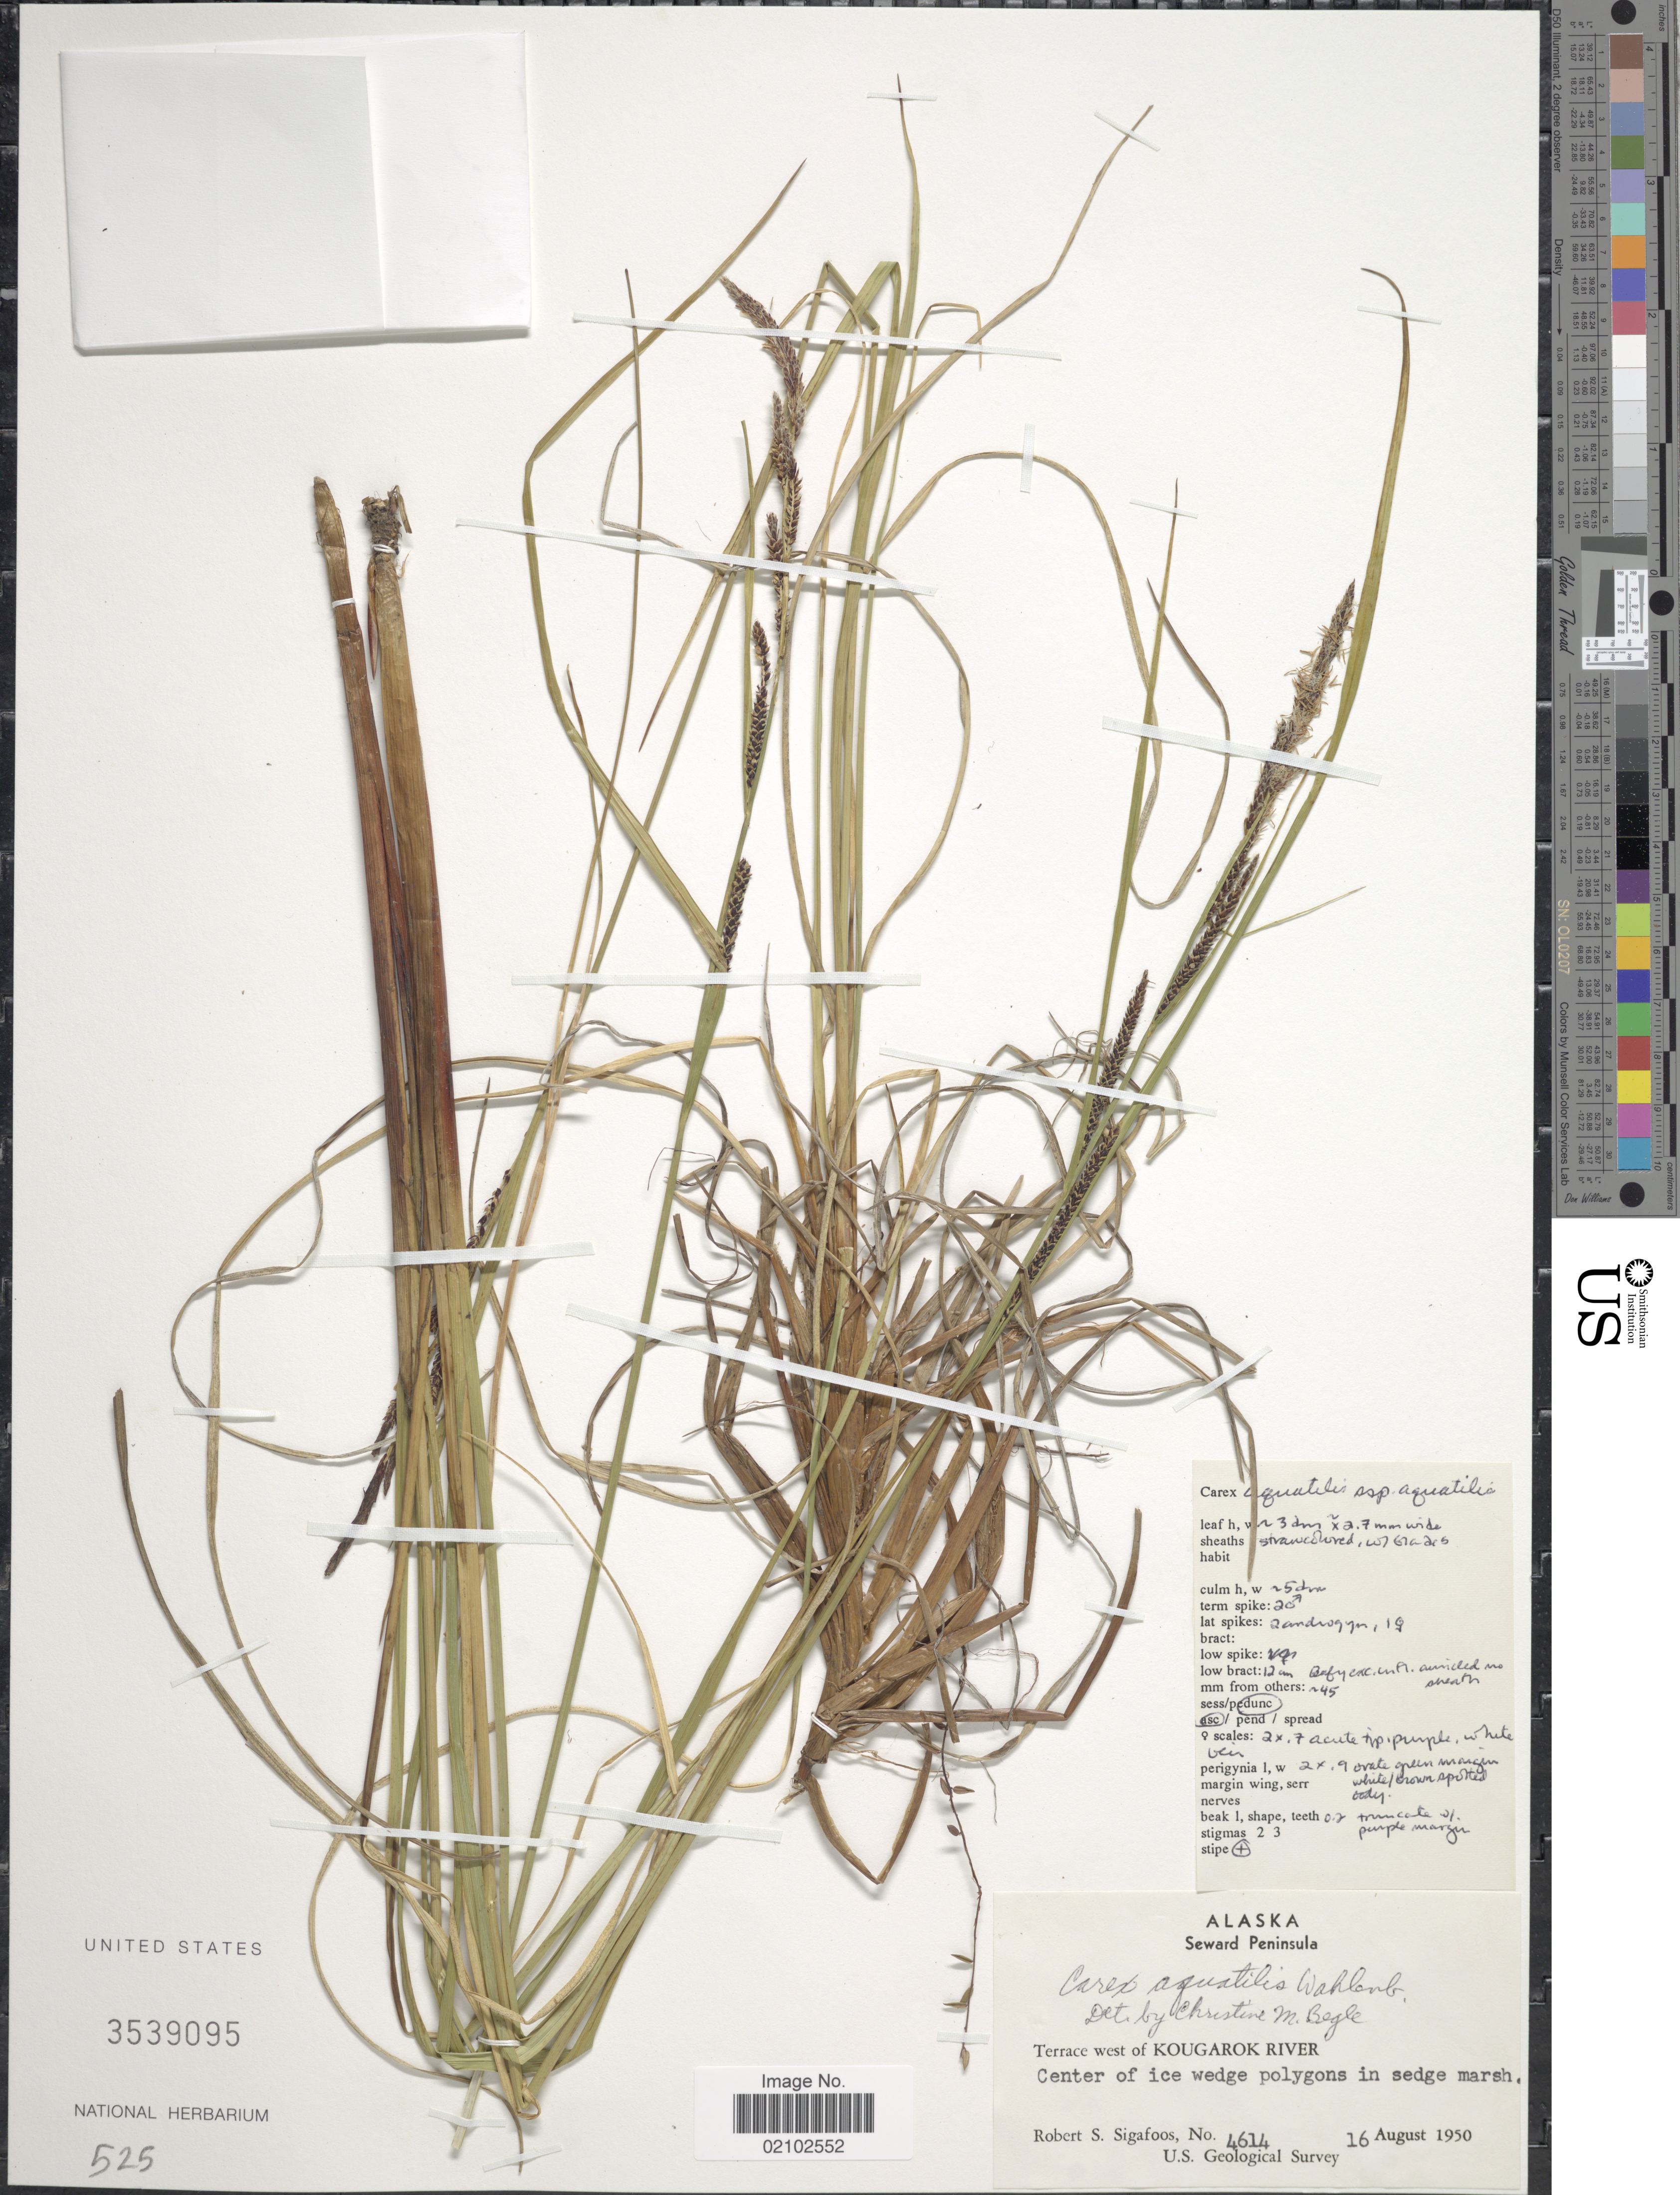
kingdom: Plantae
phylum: Tracheophyta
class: Liliopsida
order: Poales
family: Cyperaceae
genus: Carex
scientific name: Carex aquatilis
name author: Wahlenb.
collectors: R. Sigafoos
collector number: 4614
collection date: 1950-08-16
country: United States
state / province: Alaska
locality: Seward Peninsula, Terrace west of Kougarok River Center of ice wedge polygons in sedge marsh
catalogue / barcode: US 3539095